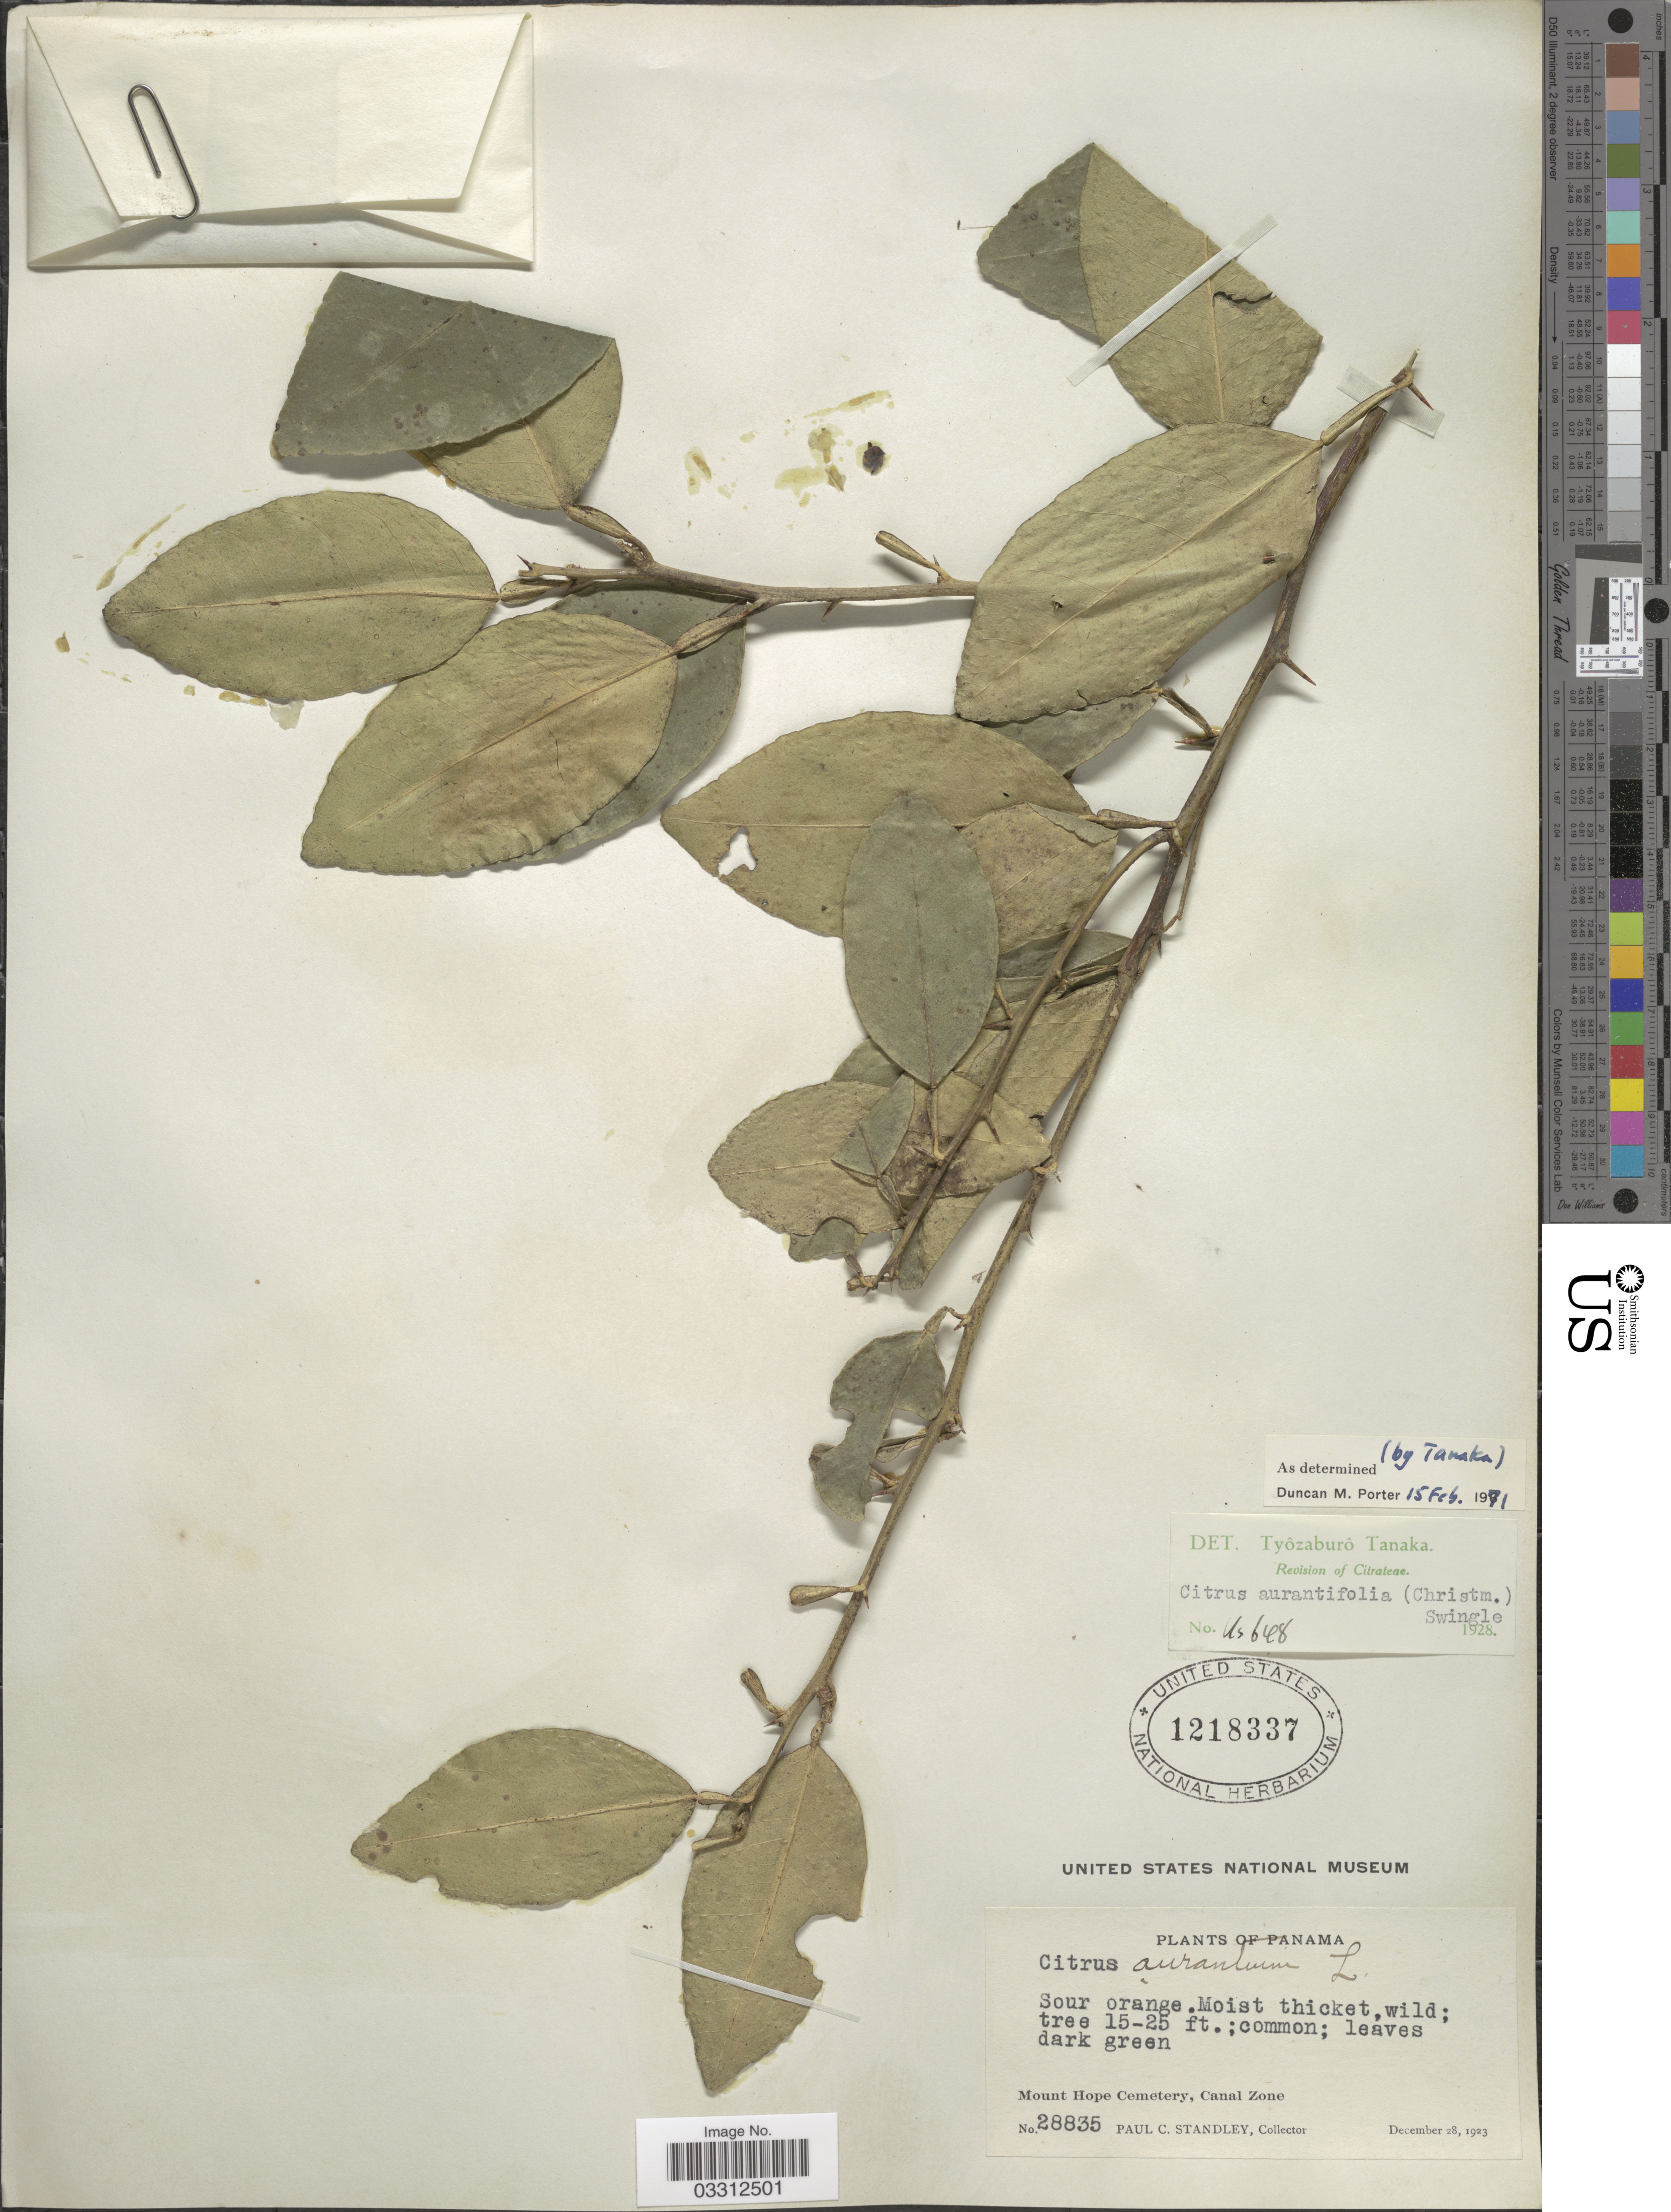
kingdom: Plantae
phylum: Tracheophyta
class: Magnoliopsida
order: Sapindales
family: Rutaceae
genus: Citrus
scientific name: Citrus x aurantifolia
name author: (Christm.) Swingle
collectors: P. C. Standley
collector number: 28835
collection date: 1923-12-28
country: Panama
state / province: Colón / Panamá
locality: Mount Hope Cemetery, Canal Zone.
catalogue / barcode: US 1218337